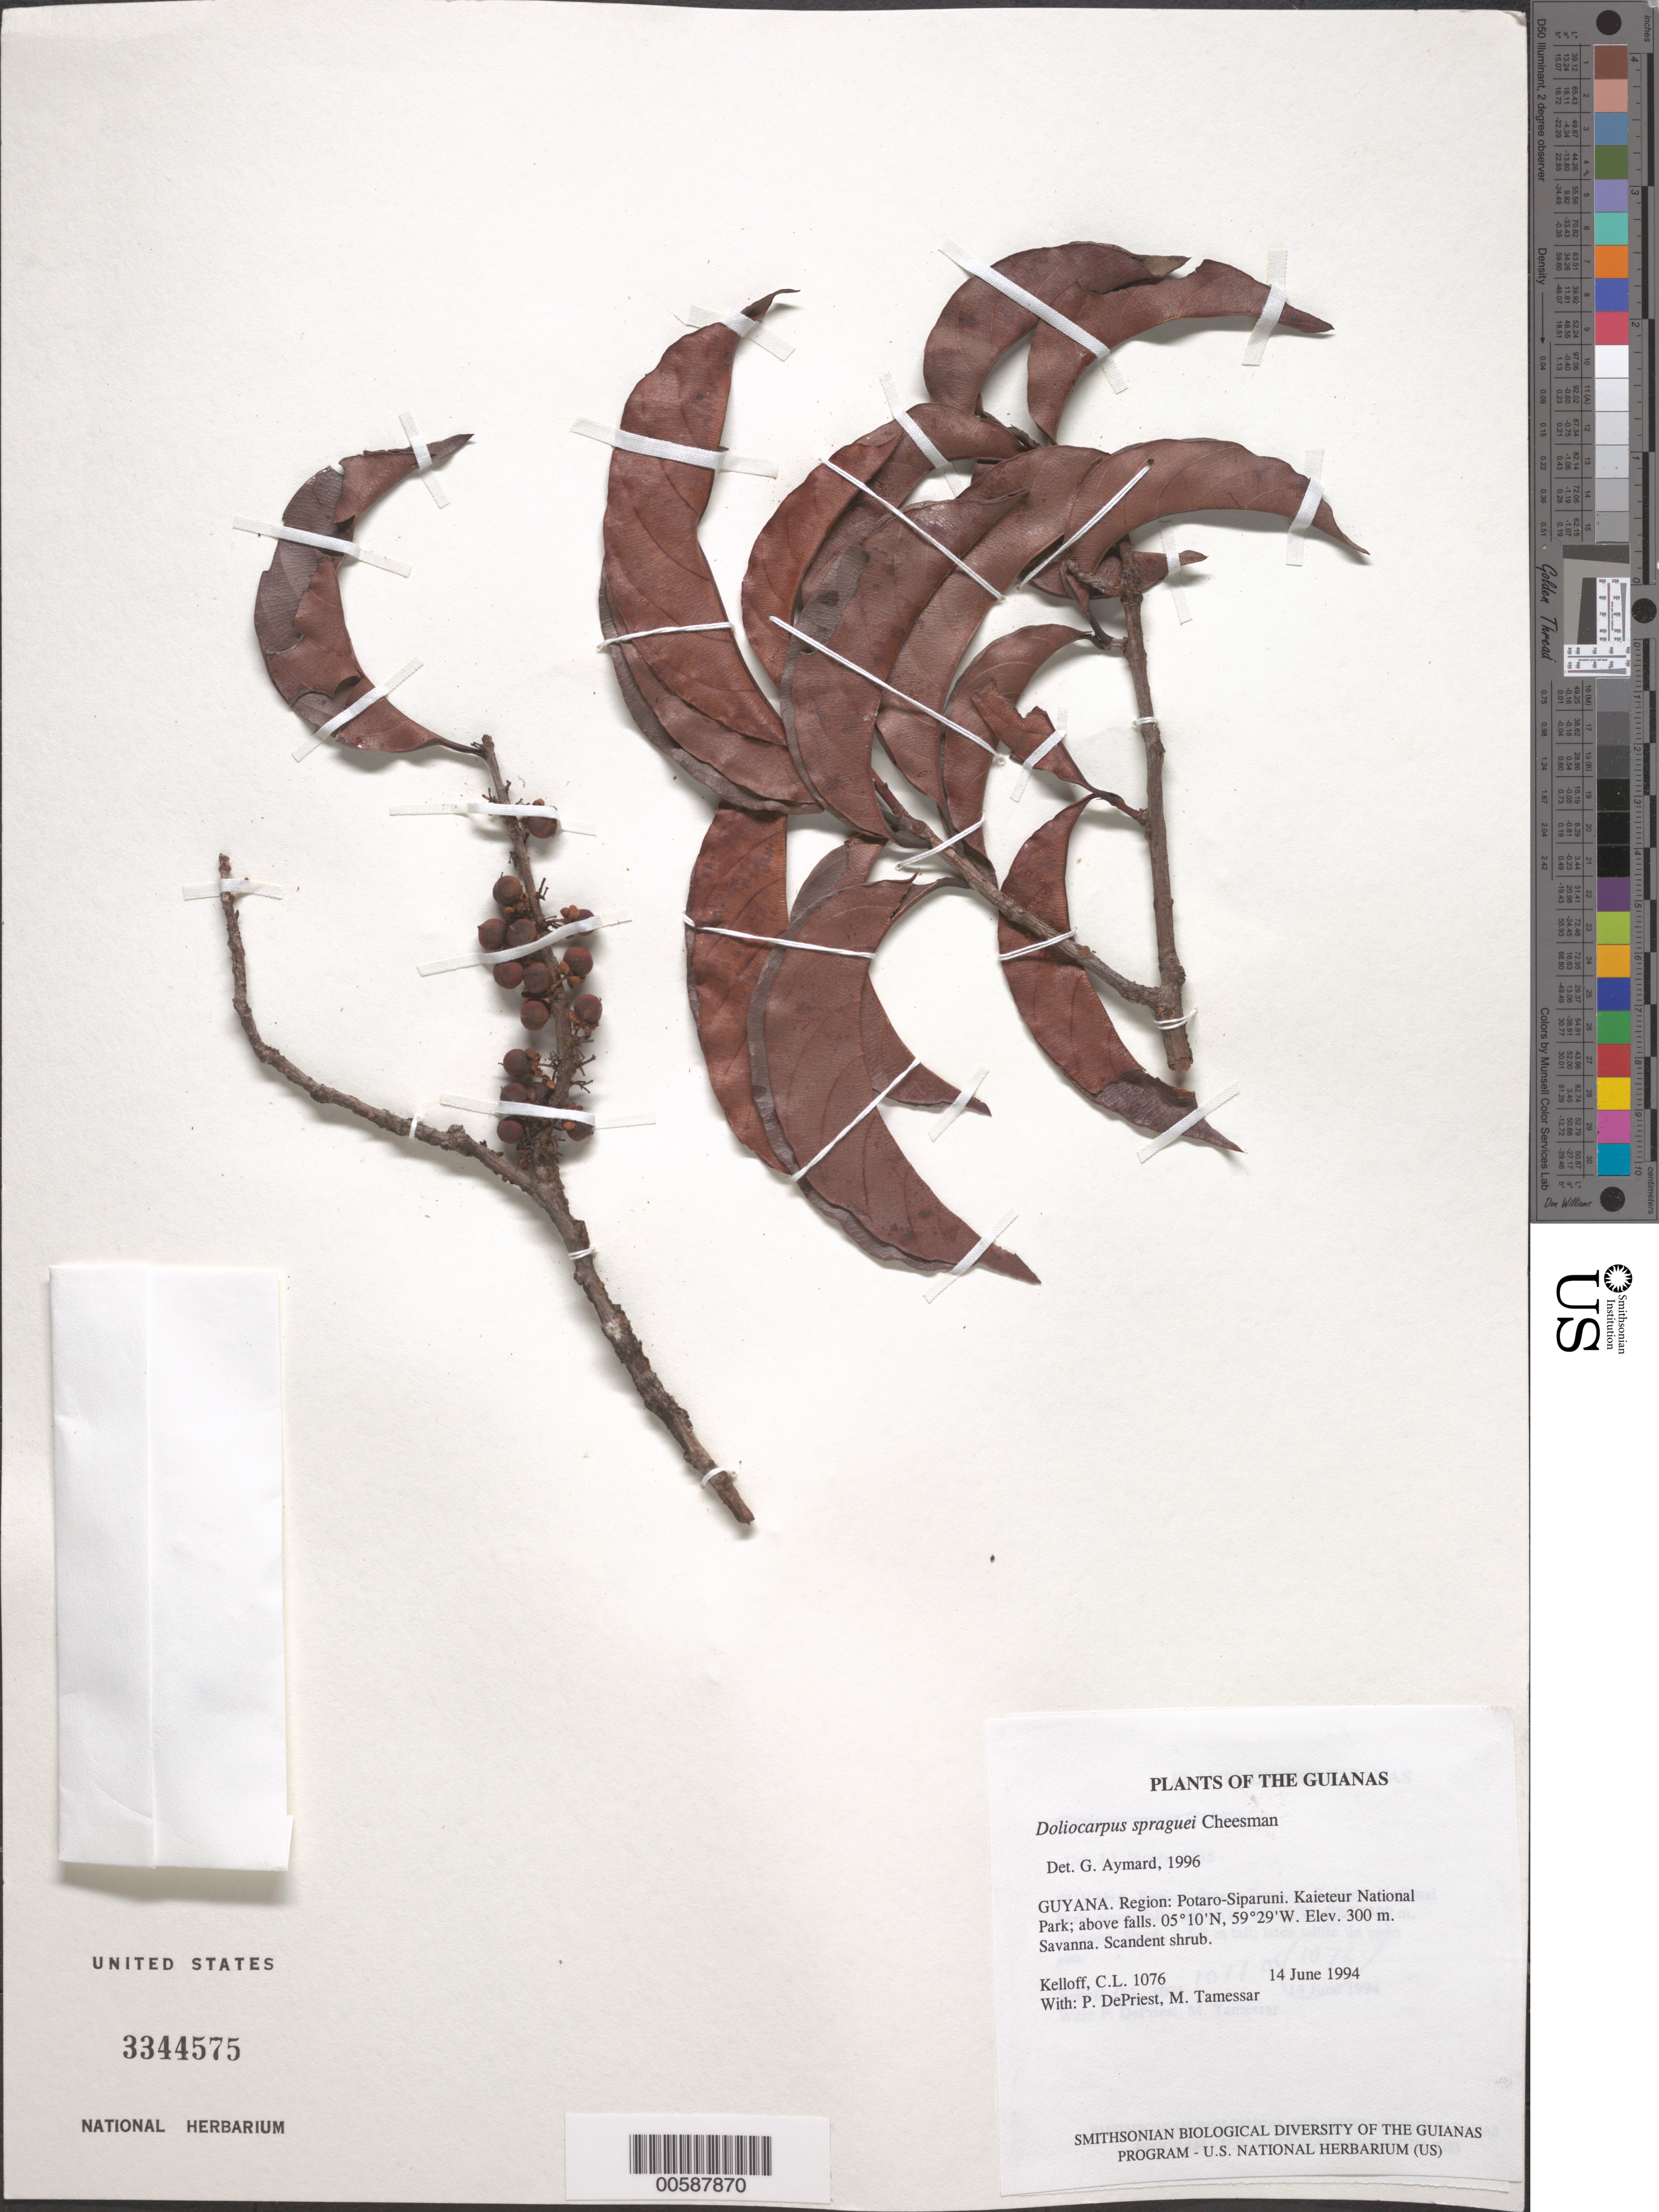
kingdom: Plantae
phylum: Tracheophyta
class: Magnoliopsida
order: Dilleniales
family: Dilleniaceae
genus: Doliocarpus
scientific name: Doliocarpus spraguei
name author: Cheesman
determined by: Aymard C., G. A., (PORT), Univ. Nac. Exp. de los Llanos Ezequiel Zamora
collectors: C. L. Kelloff, P. DePriest & M. Tamessar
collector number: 1076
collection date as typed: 14 June 1994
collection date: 1994-06-14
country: Guyana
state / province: Potaro-Siparuni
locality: Kaieteur National Park; above falls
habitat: Savanna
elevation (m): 300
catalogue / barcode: US 3344575